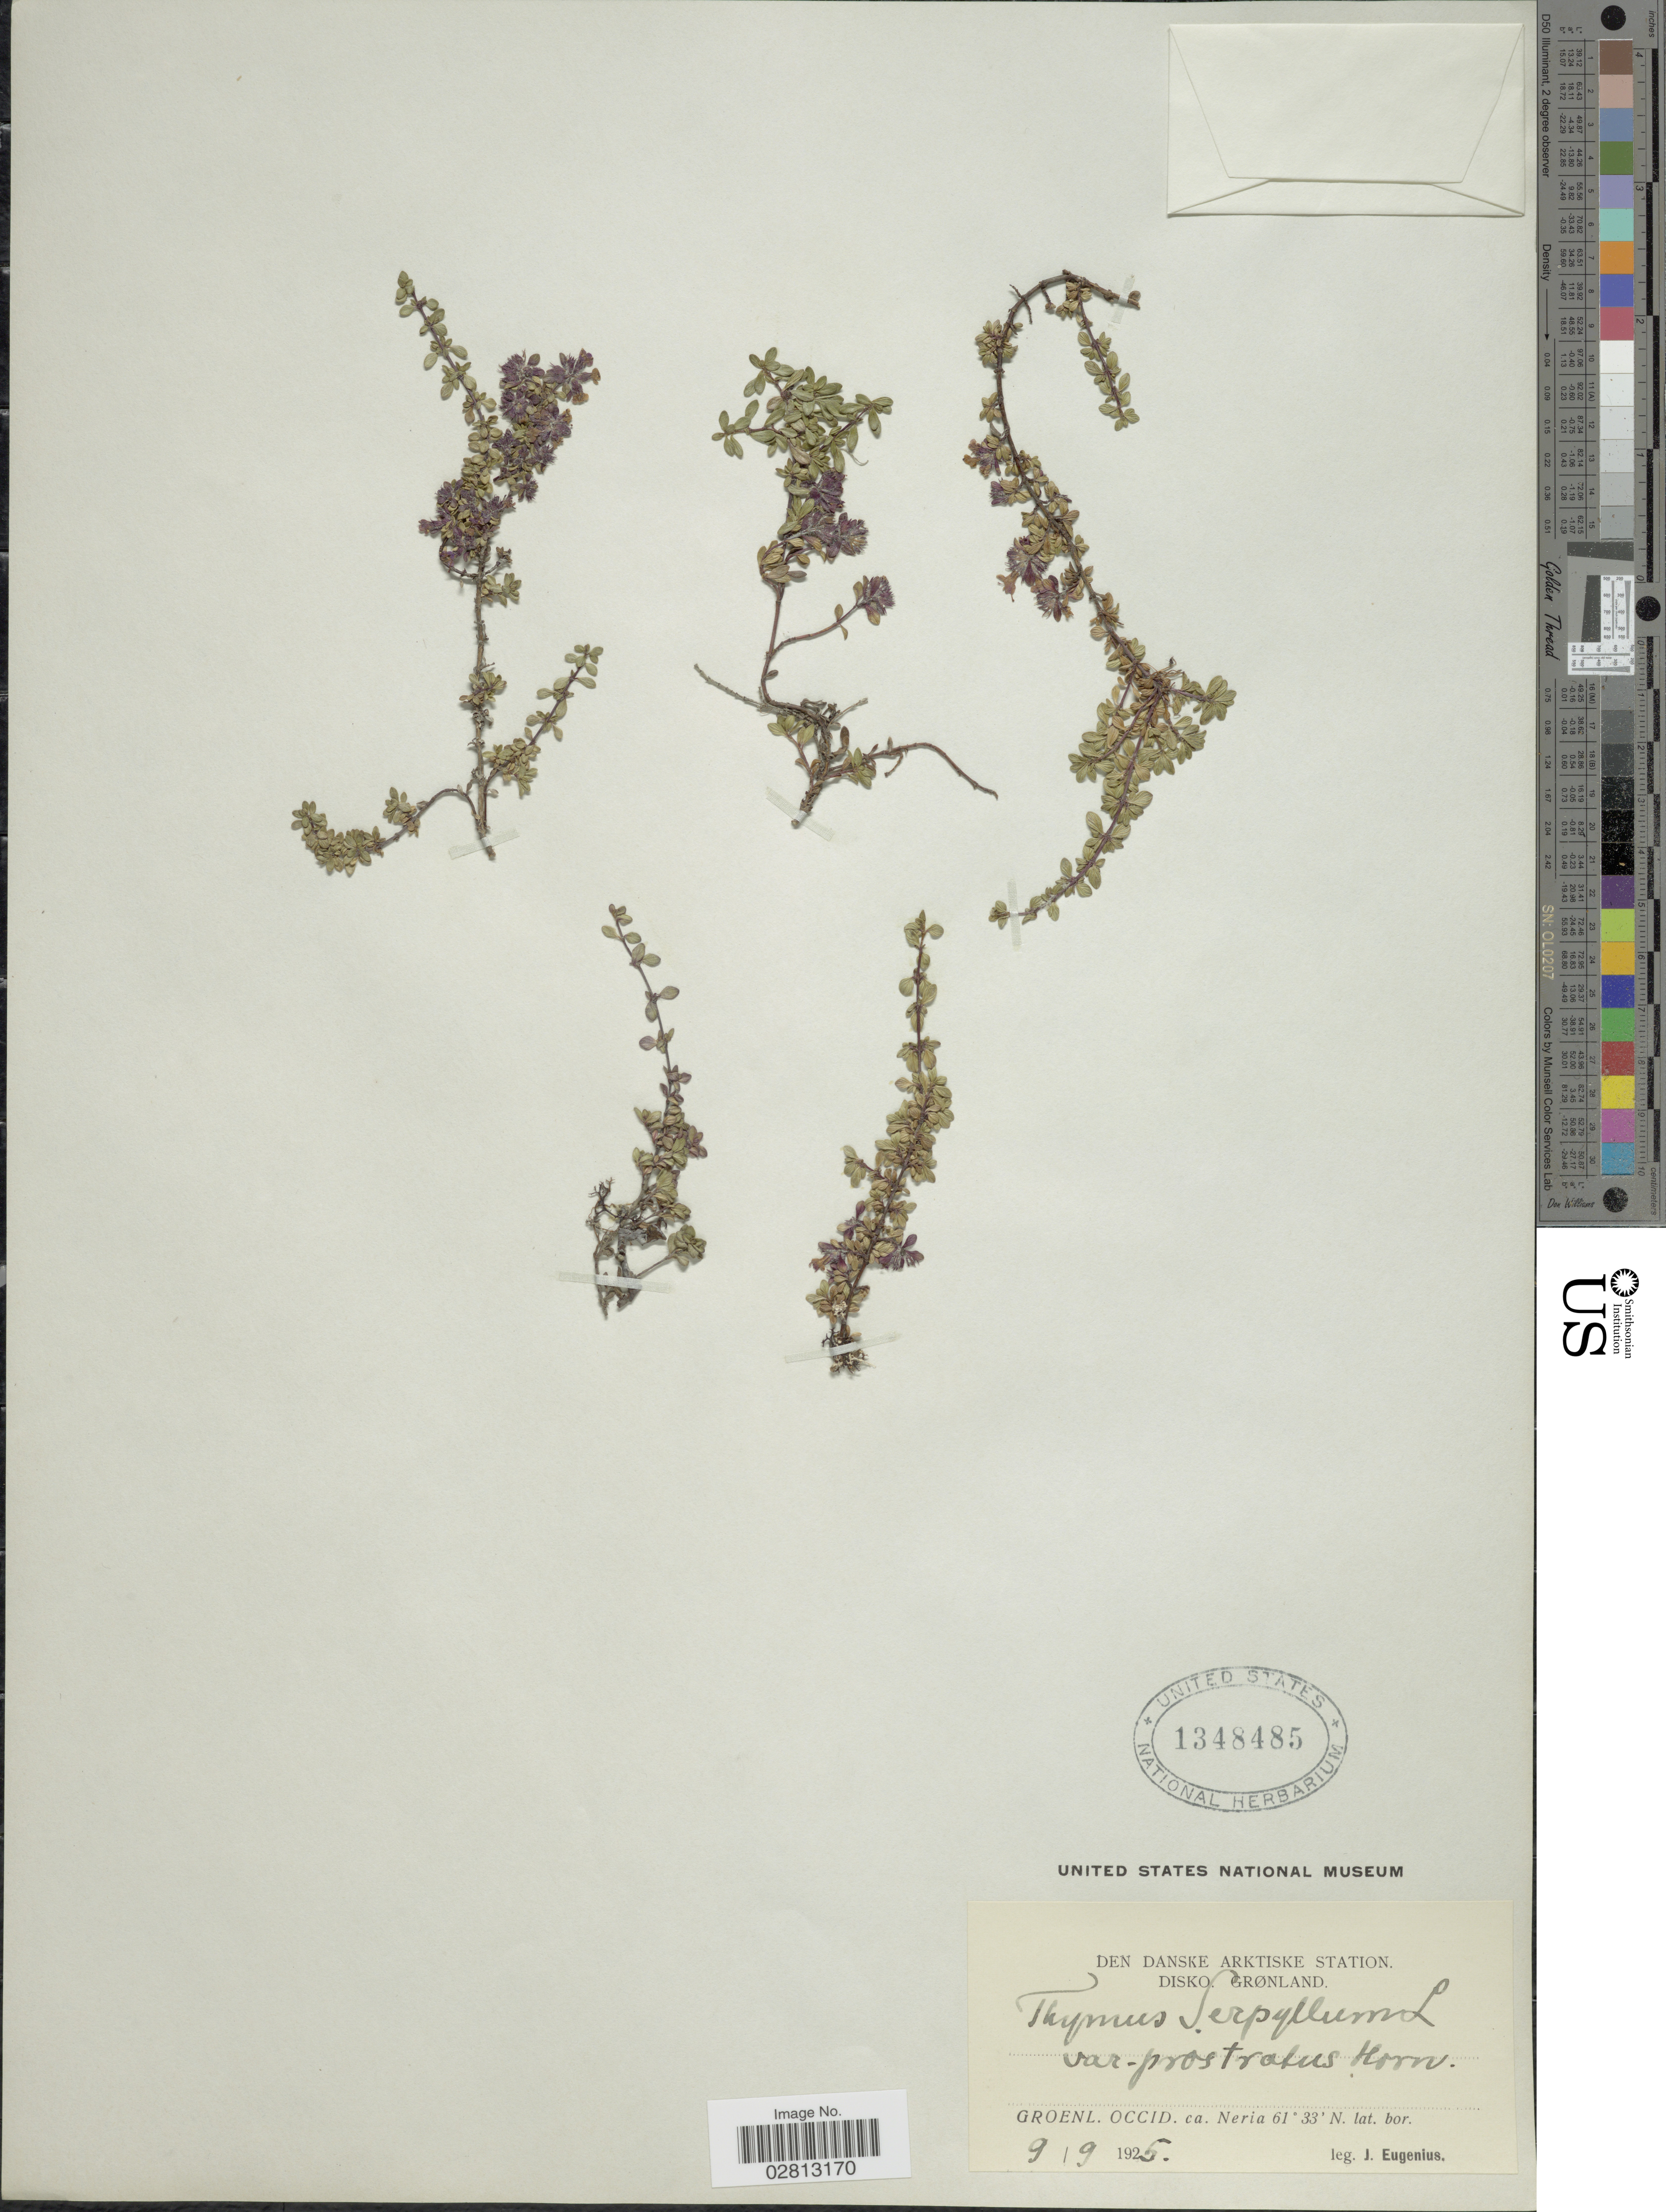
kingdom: Plantae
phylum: Tracheophyta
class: Magnoliopsida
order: Lamiales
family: Lamiaceae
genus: Thymus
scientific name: Thymus serpyllum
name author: L.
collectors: J. Eugenius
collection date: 1925-09-09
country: Greenland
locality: Den Danske Arktiske Station, Disko. Groenl. Occid. ca. Neria.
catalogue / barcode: US 1348485